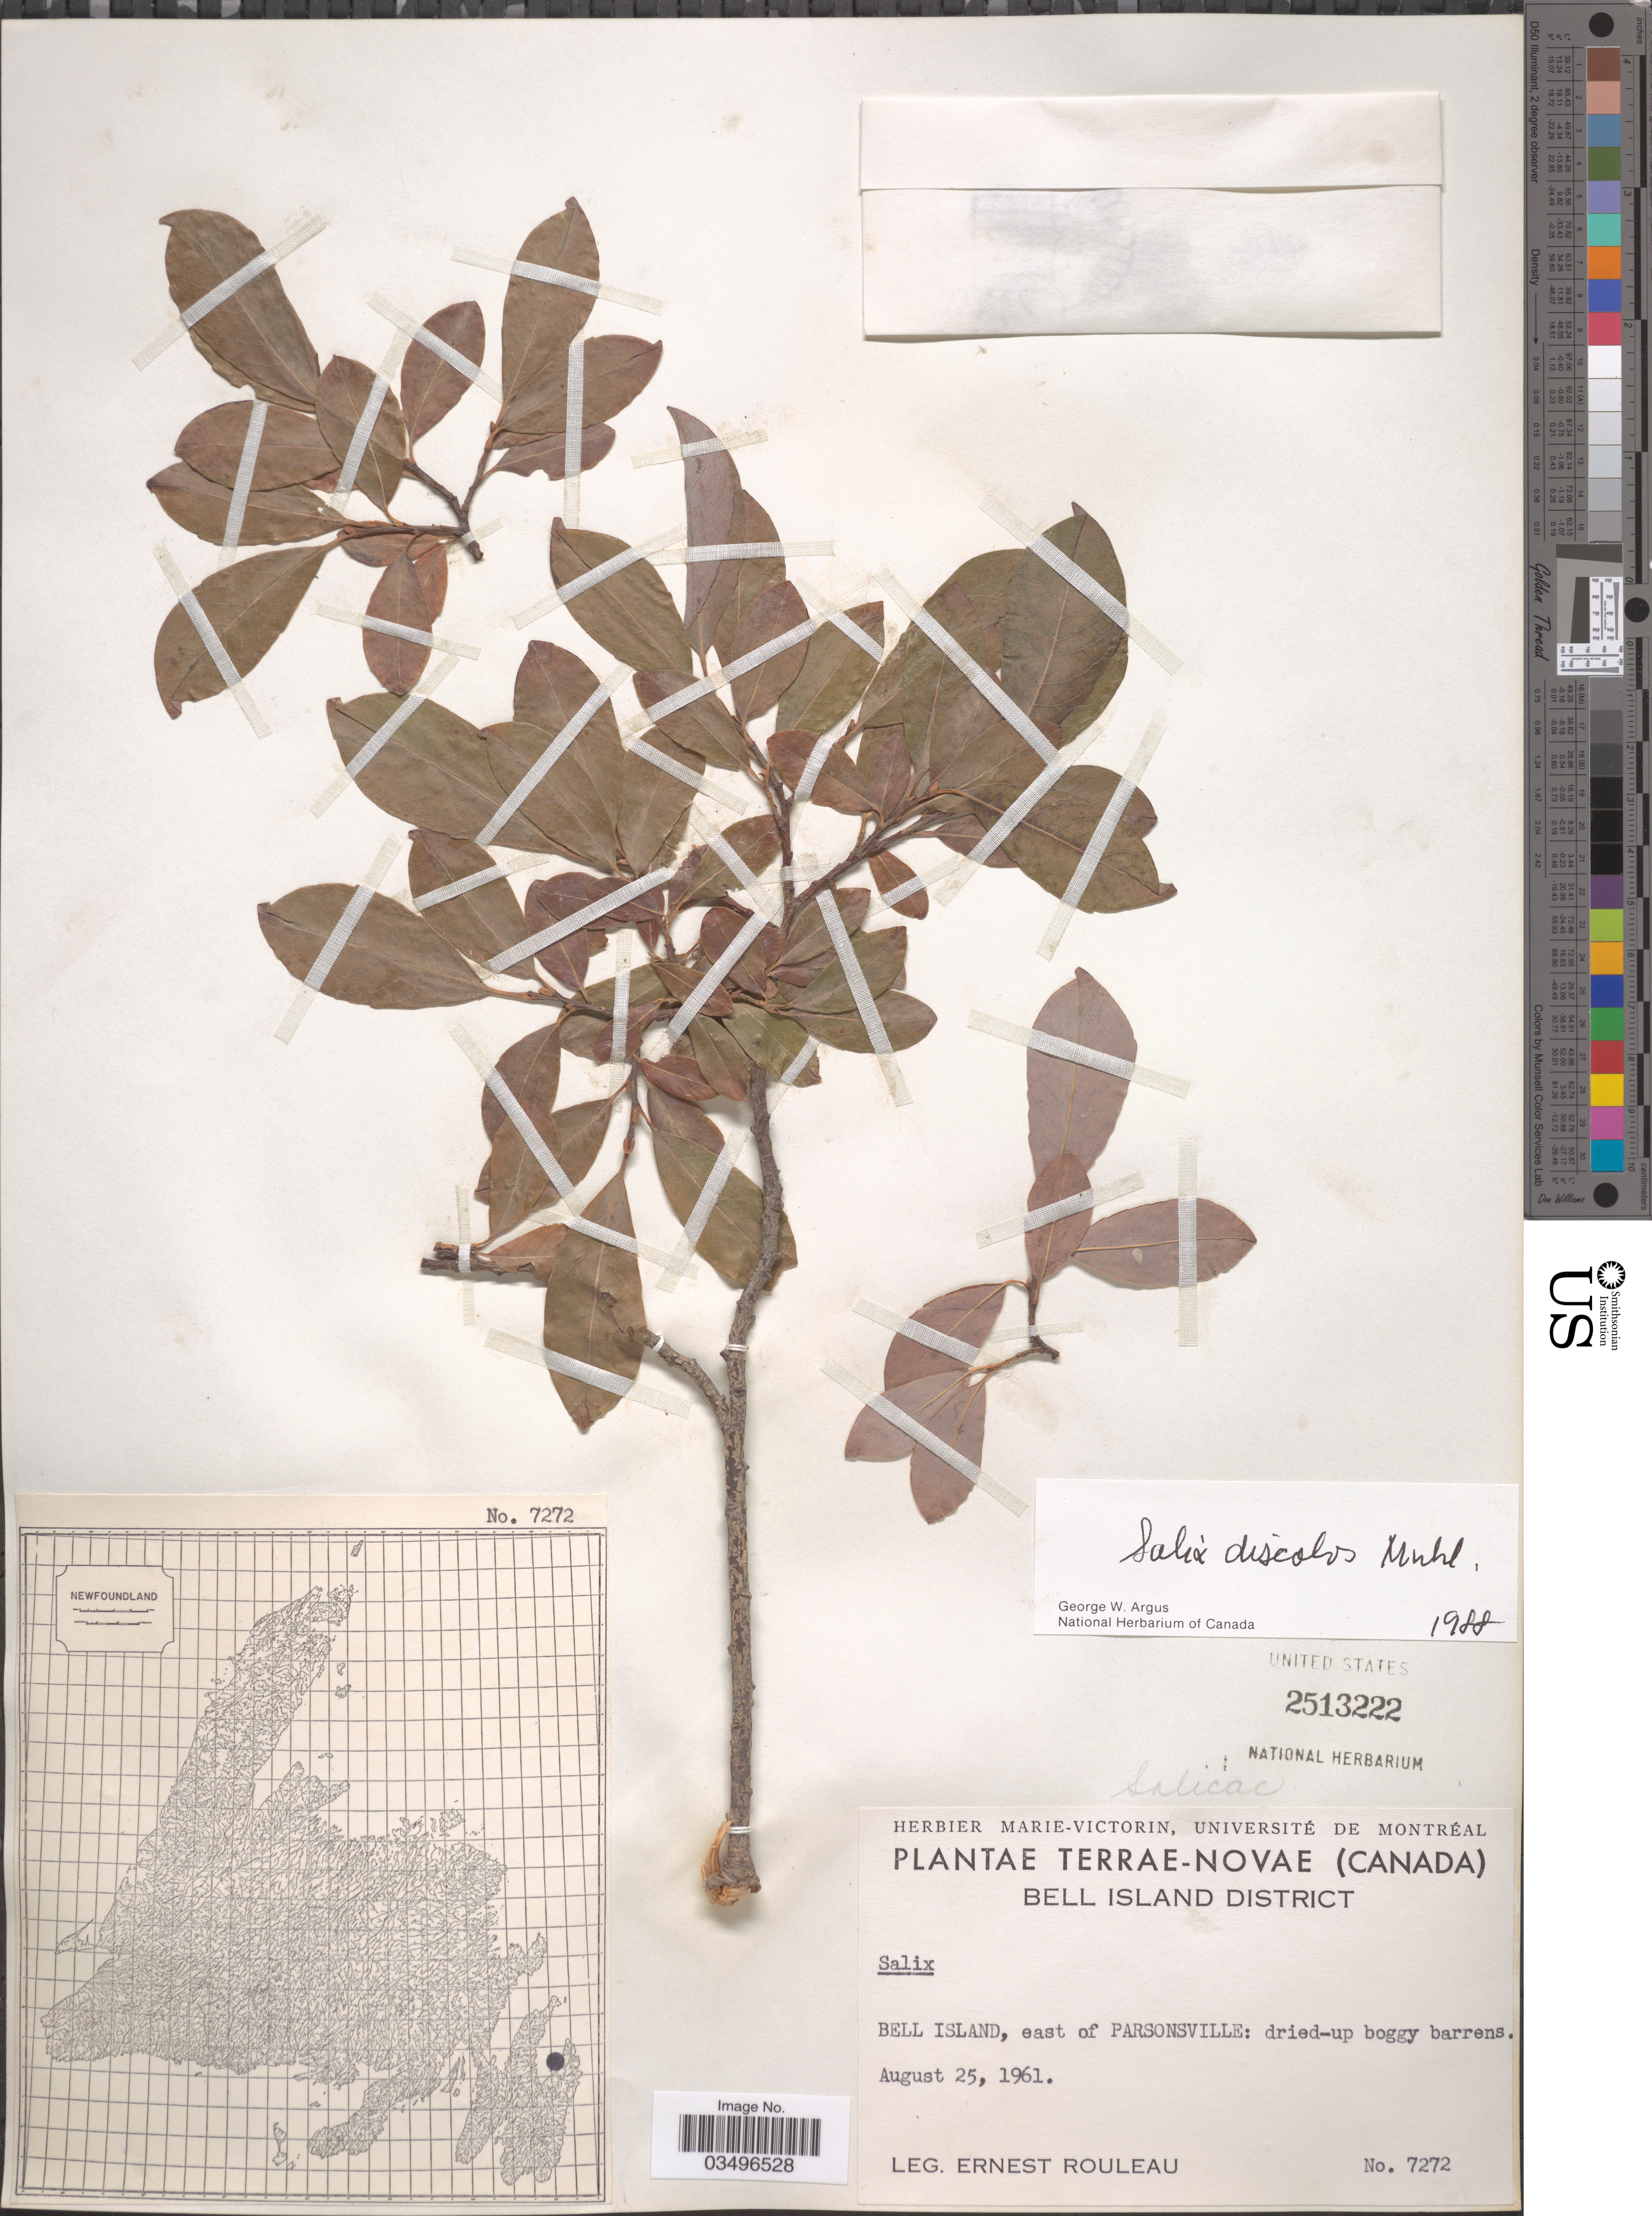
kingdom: Plantae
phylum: Tracheophyta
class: Magnoliopsida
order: Malpighiales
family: Salicaceae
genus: Salix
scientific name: Salix discolor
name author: Muhl.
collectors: E. Rouleau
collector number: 7272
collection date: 1961-08-25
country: Canada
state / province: Newfoundland and Labrador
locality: Terrae-Novae. Bell Island District. Bell Island, east of Parsonsville: dried-up boggy barrens.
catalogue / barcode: US 2513222